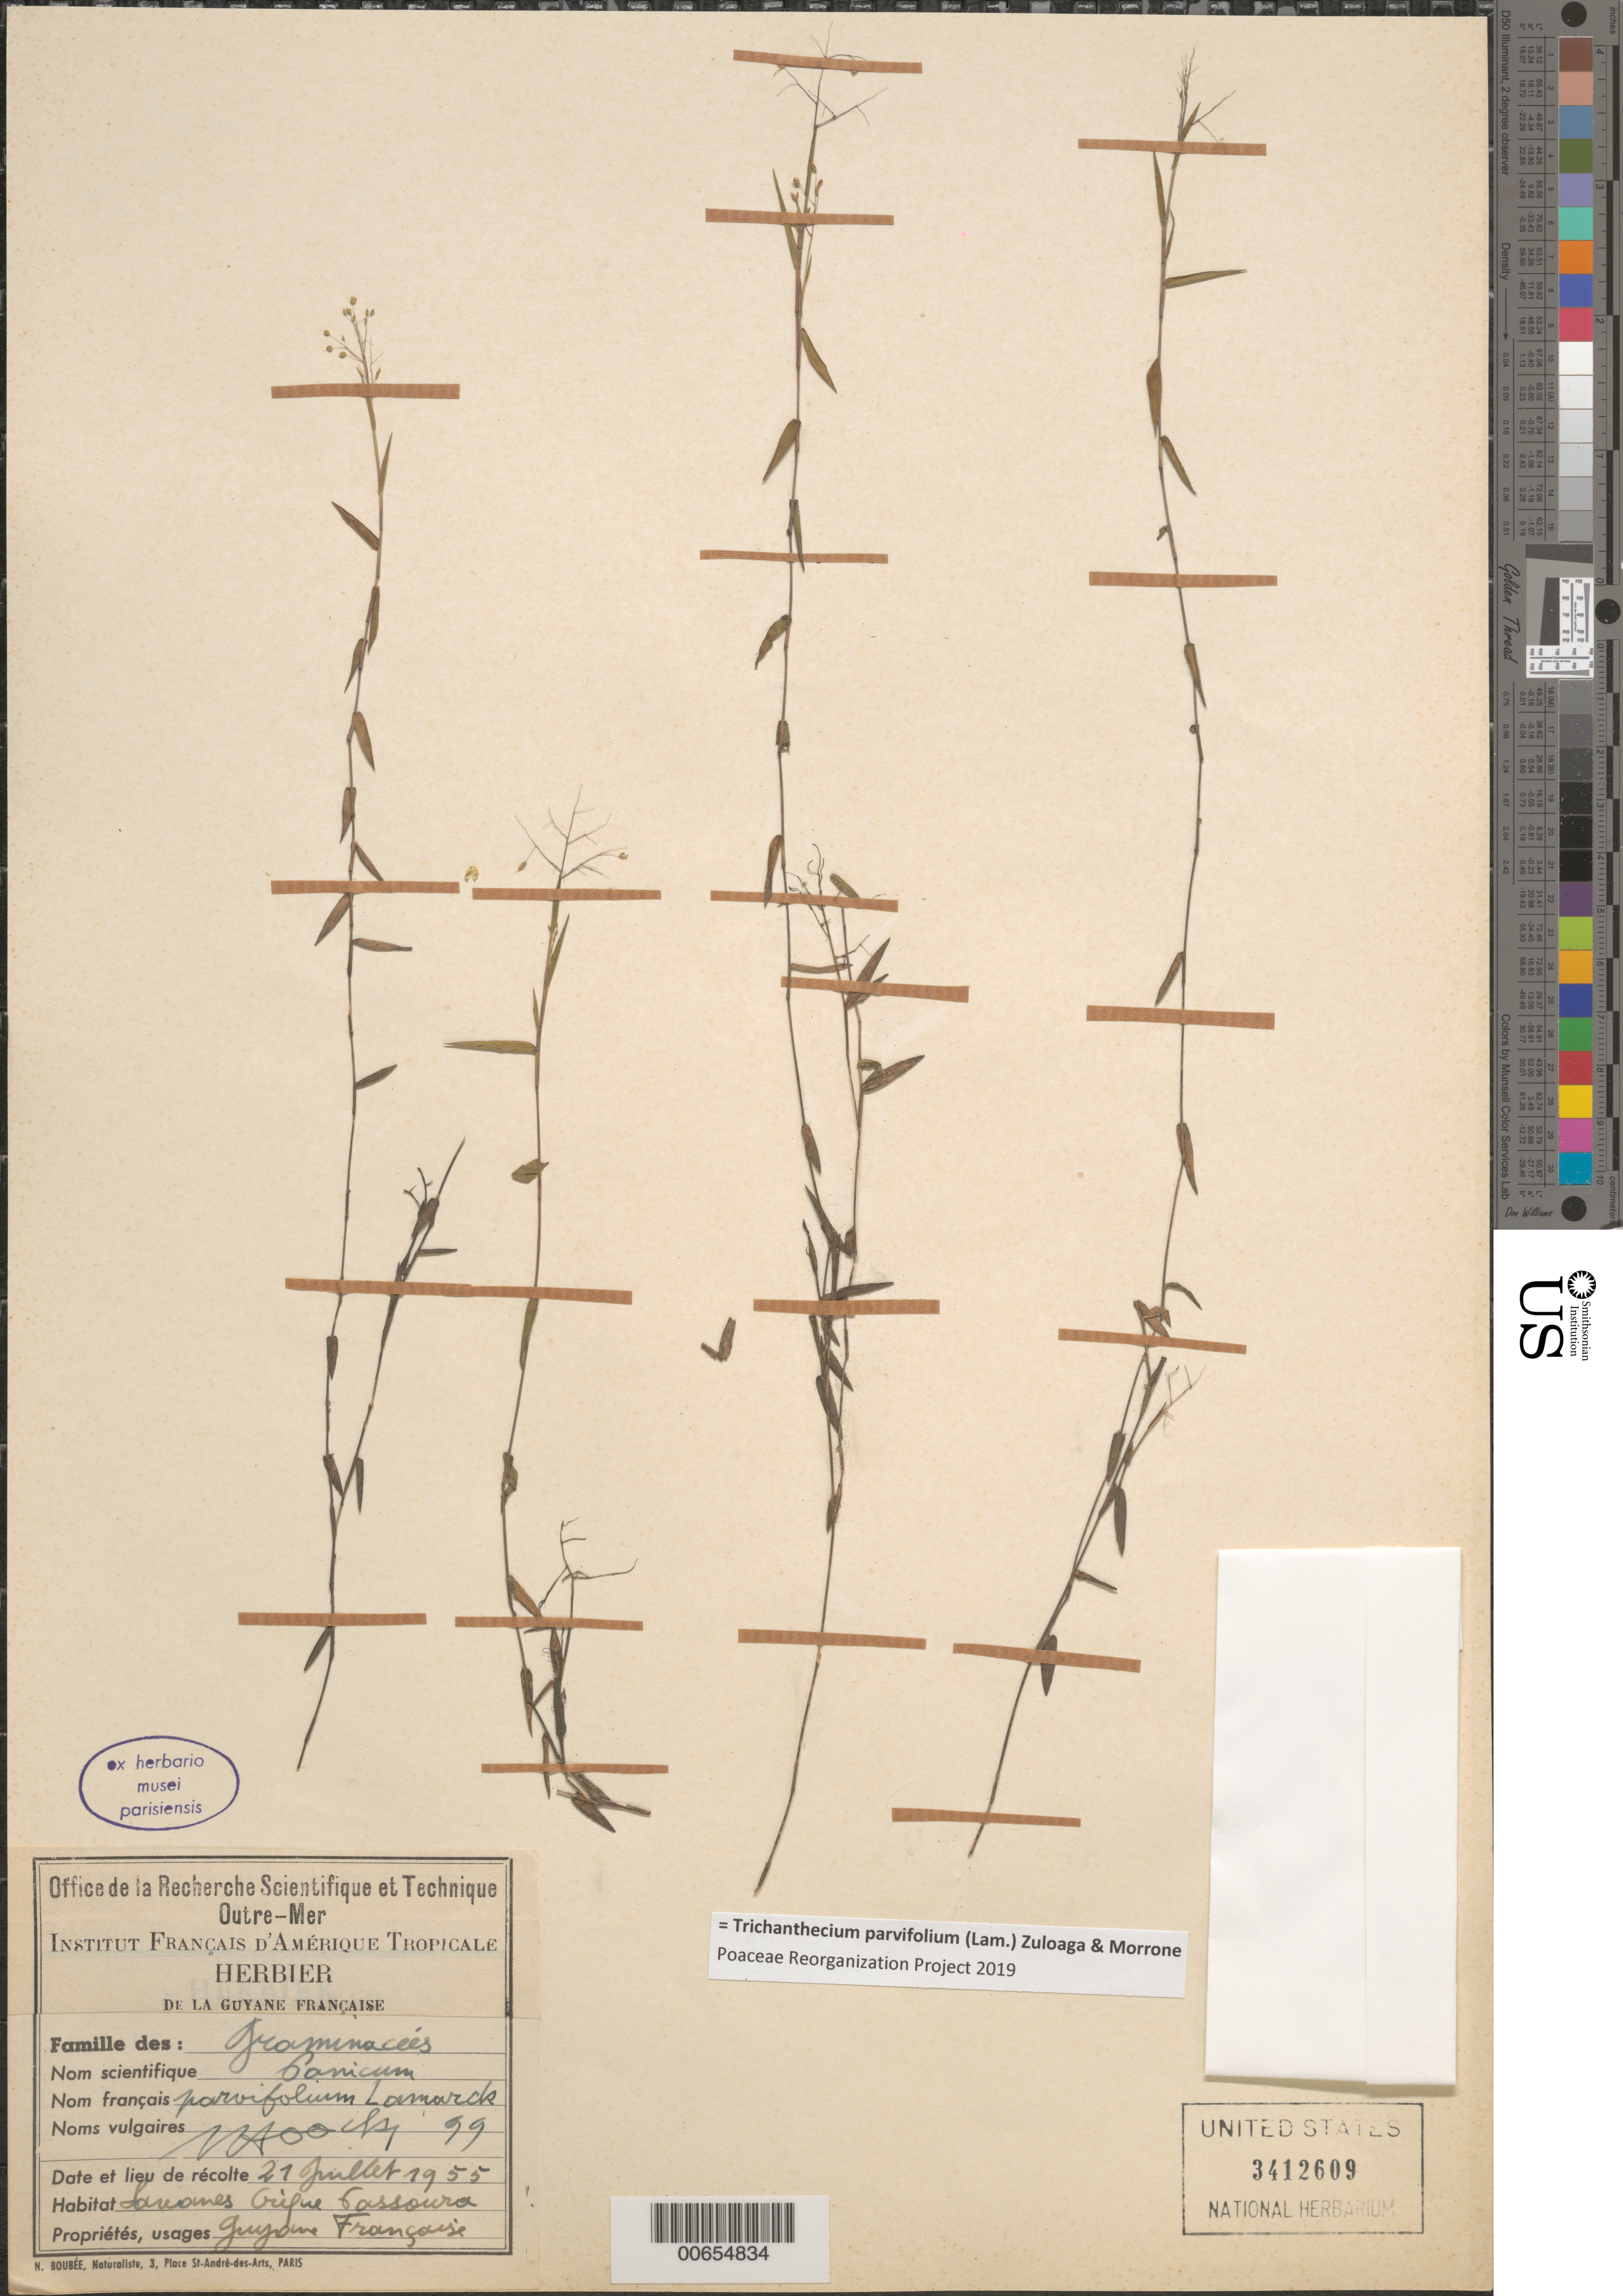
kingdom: Plantae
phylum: Tracheophyta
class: Liliopsida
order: Poales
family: Poaceae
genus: Trichanthecium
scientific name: Trichanthecium parvifolium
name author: (Lam.) Zuloaga & Morrone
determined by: Poaceae Reorganization Project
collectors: J. Hoock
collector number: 99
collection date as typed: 21-Jul-55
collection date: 1955-07-21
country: French Guiana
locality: Crique Passoura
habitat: Savanes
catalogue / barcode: US 3412609